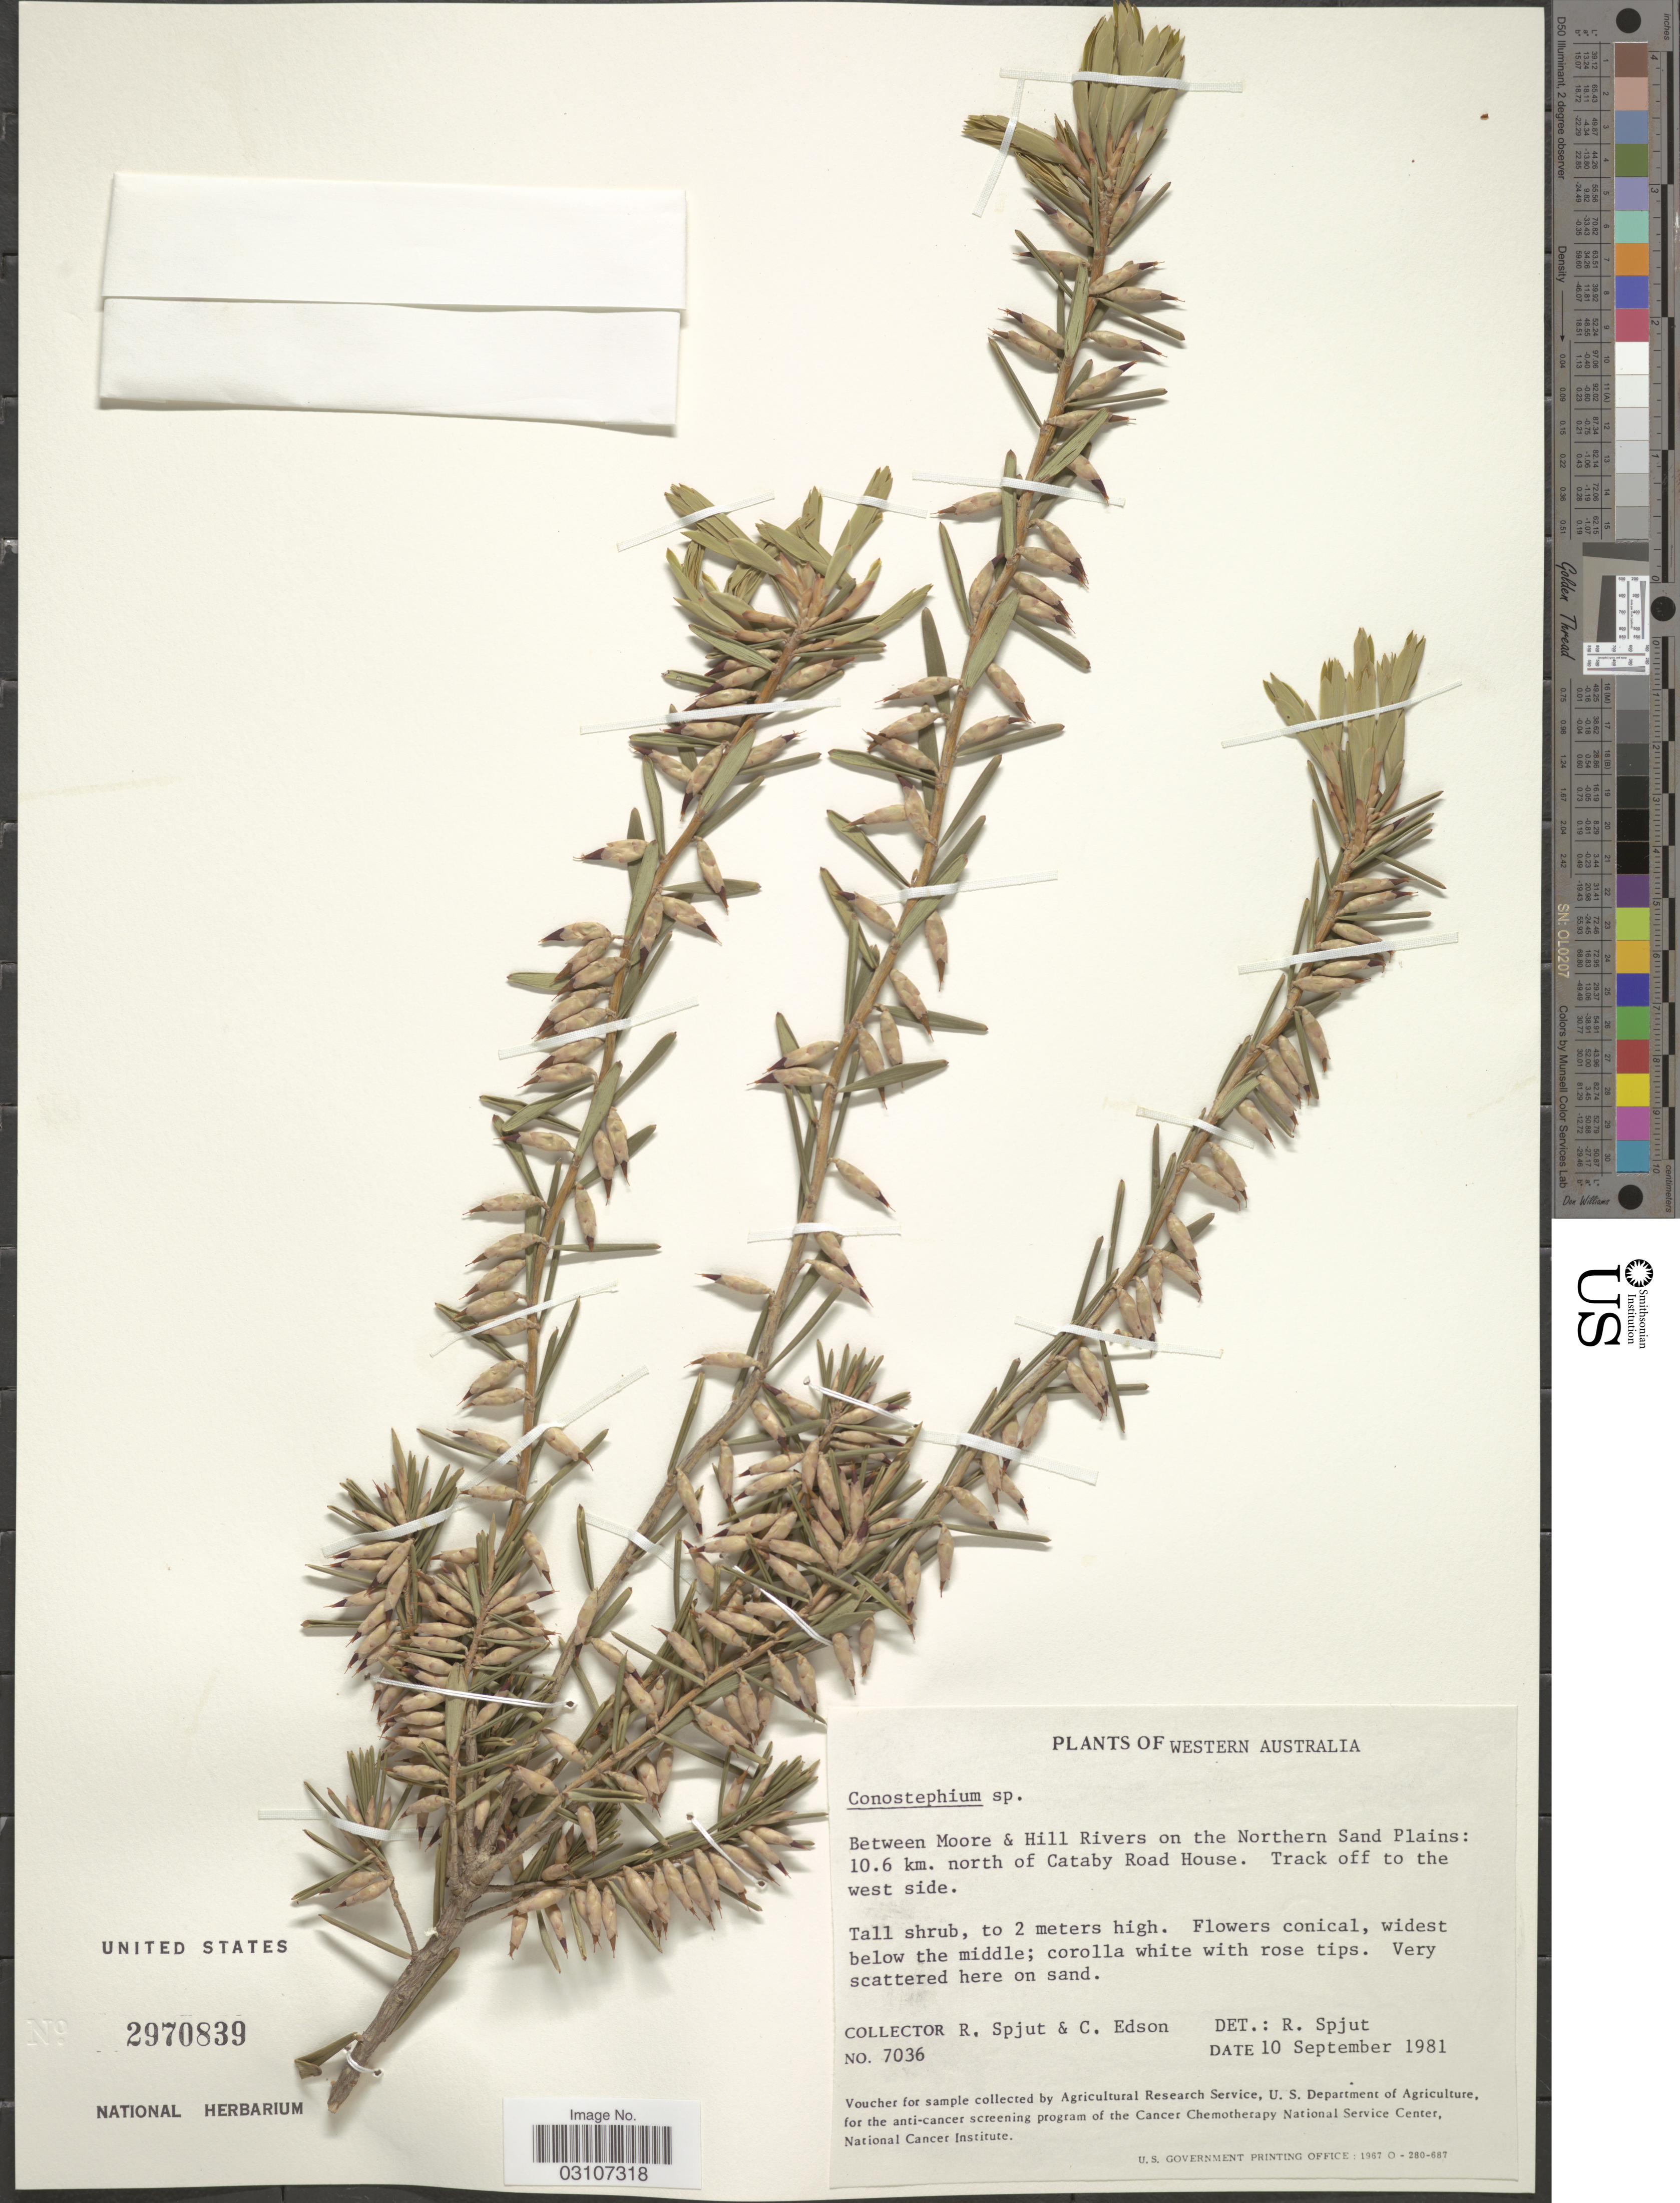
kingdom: Plantae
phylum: Tracheophyta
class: Magnoliopsida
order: Ericales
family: Ericaceae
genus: Conostephium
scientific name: Conostephium sp.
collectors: R. Spjut & C. Edson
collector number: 7036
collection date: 1981-09-10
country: Australia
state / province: Western Australia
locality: Between Moore & Hill Rivers on the Northern Sand Plains: 10.6 km. north of Cataby Road House. Track off to the west side.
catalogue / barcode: US 2970839